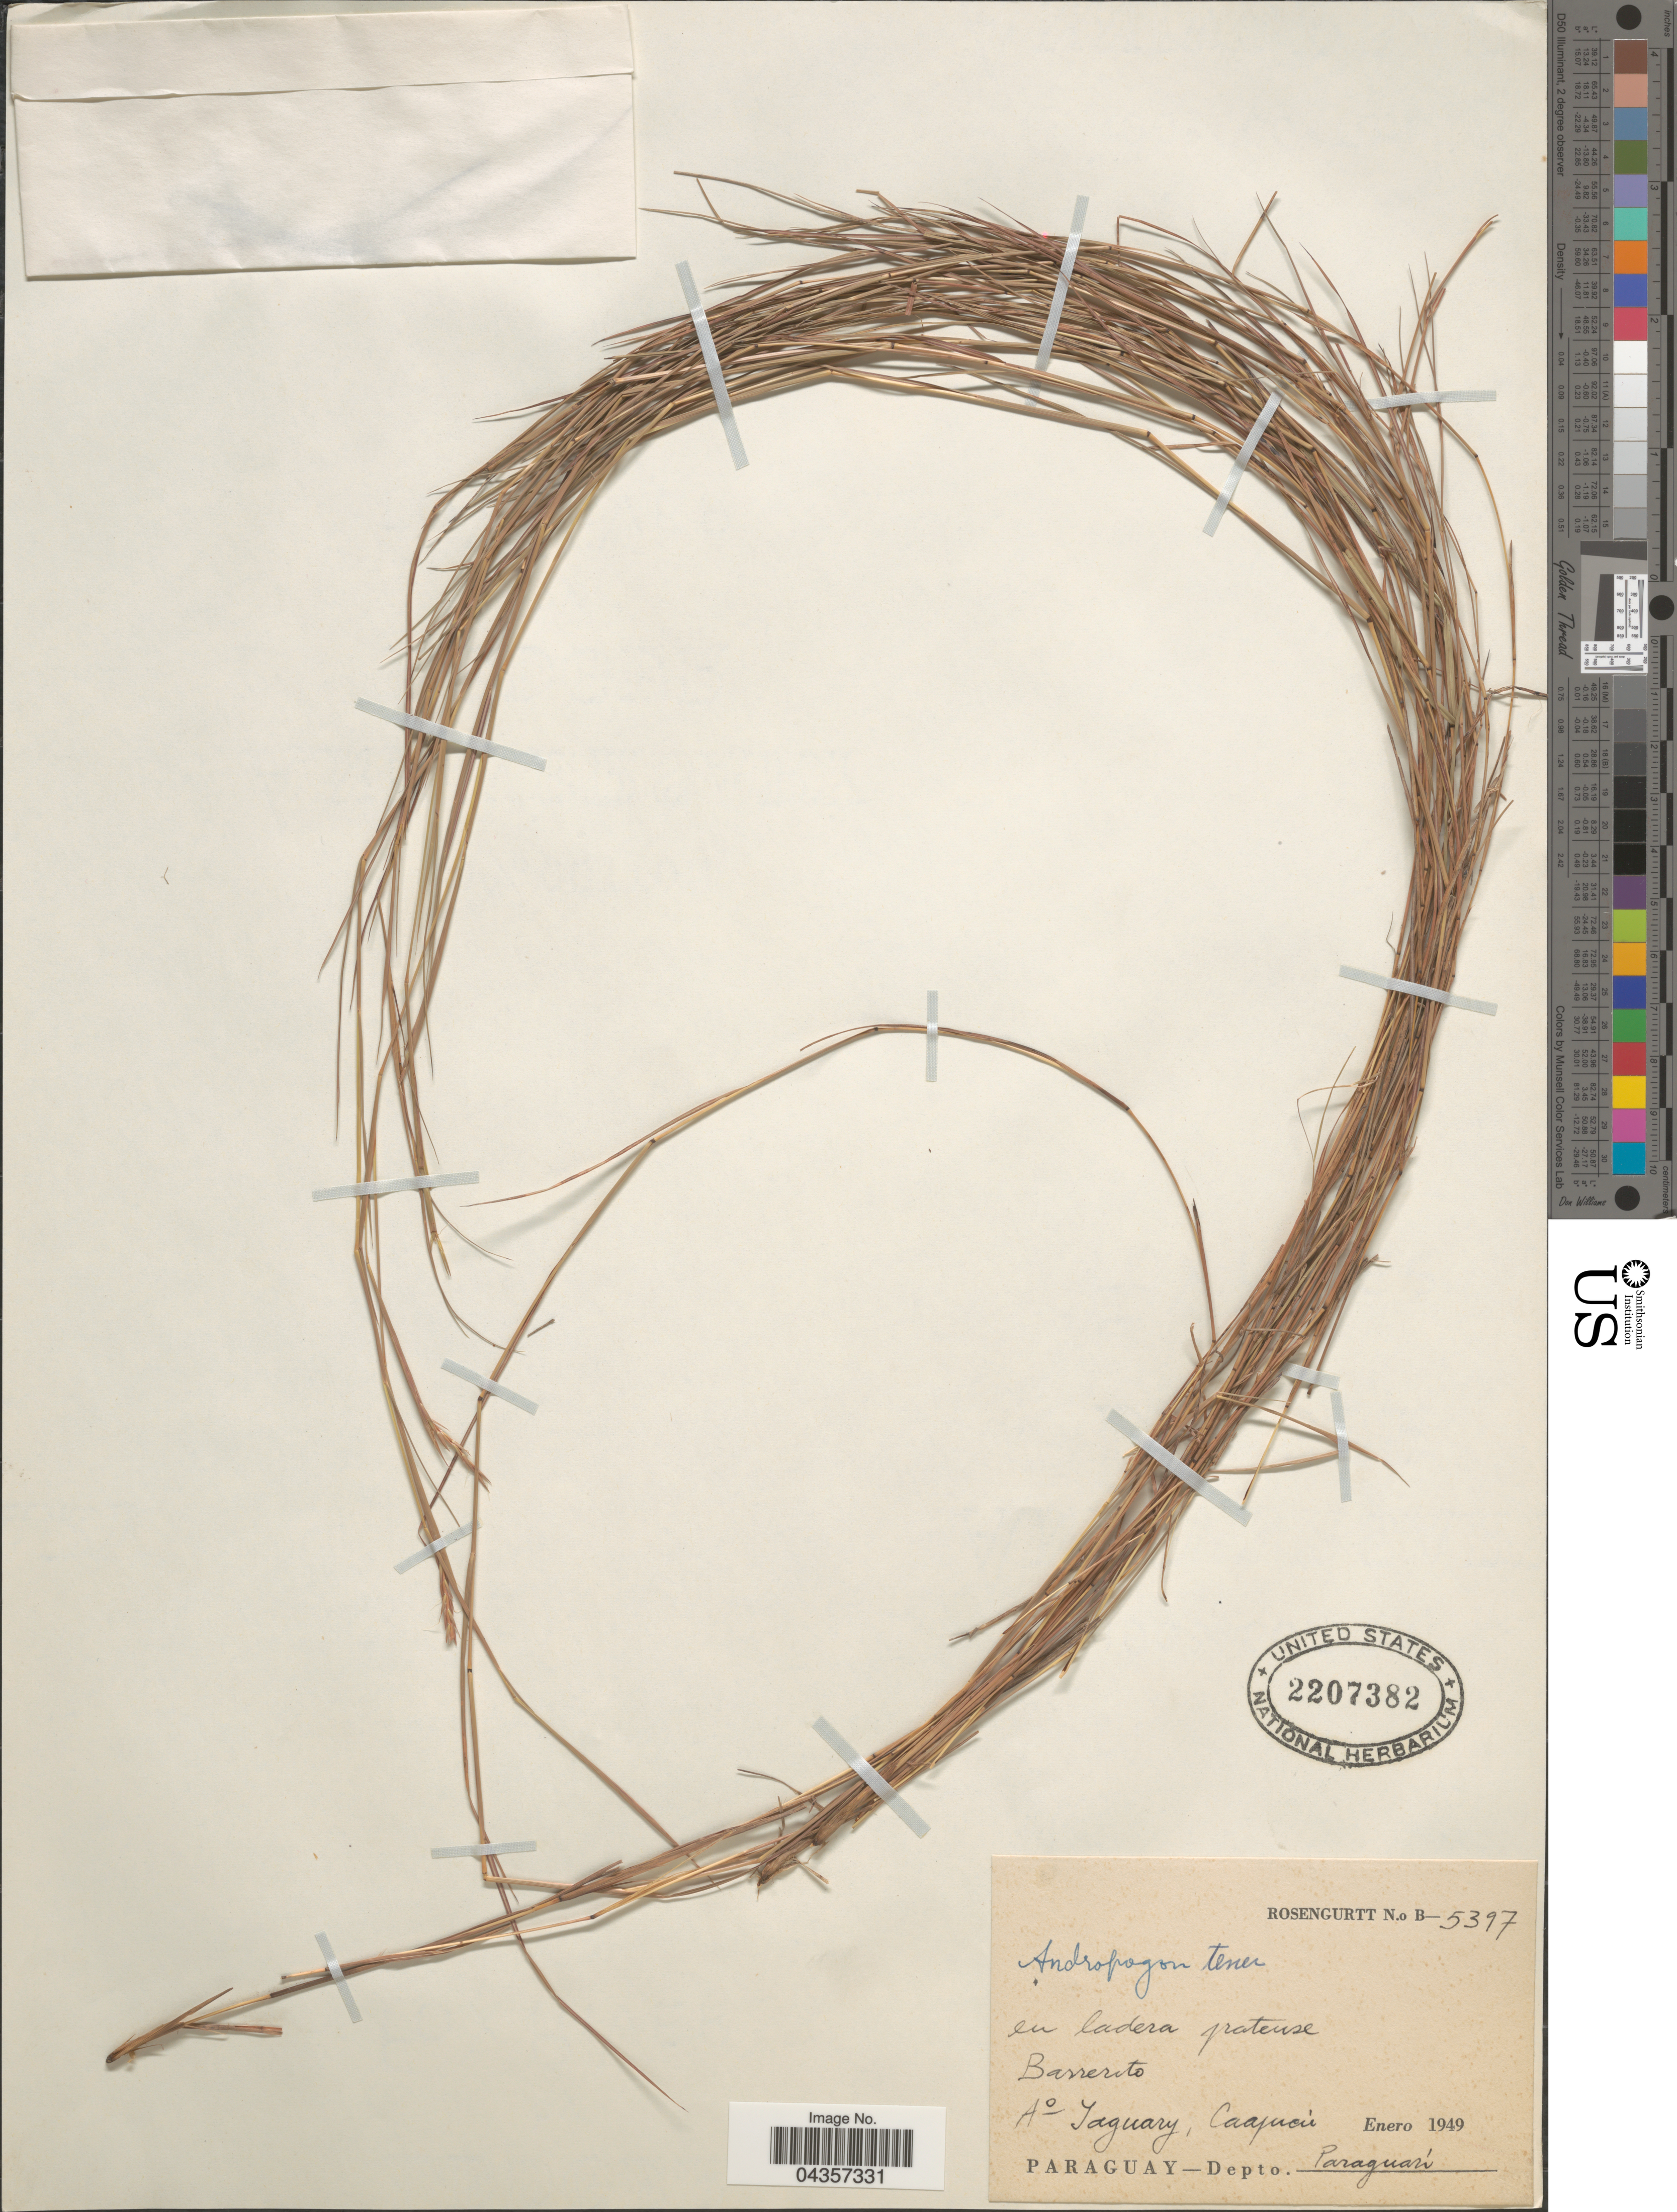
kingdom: Plantae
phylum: Tracheophyta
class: Liliopsida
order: Poales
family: Poaceae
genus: Schizachyrium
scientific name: Schizachyrium tenerum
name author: Nees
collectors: Rosengurtt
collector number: B-5397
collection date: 1949-01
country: Paraguay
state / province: Paraguari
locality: Barrerito. Ao Taguary, Caapucú.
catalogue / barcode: US 2207382